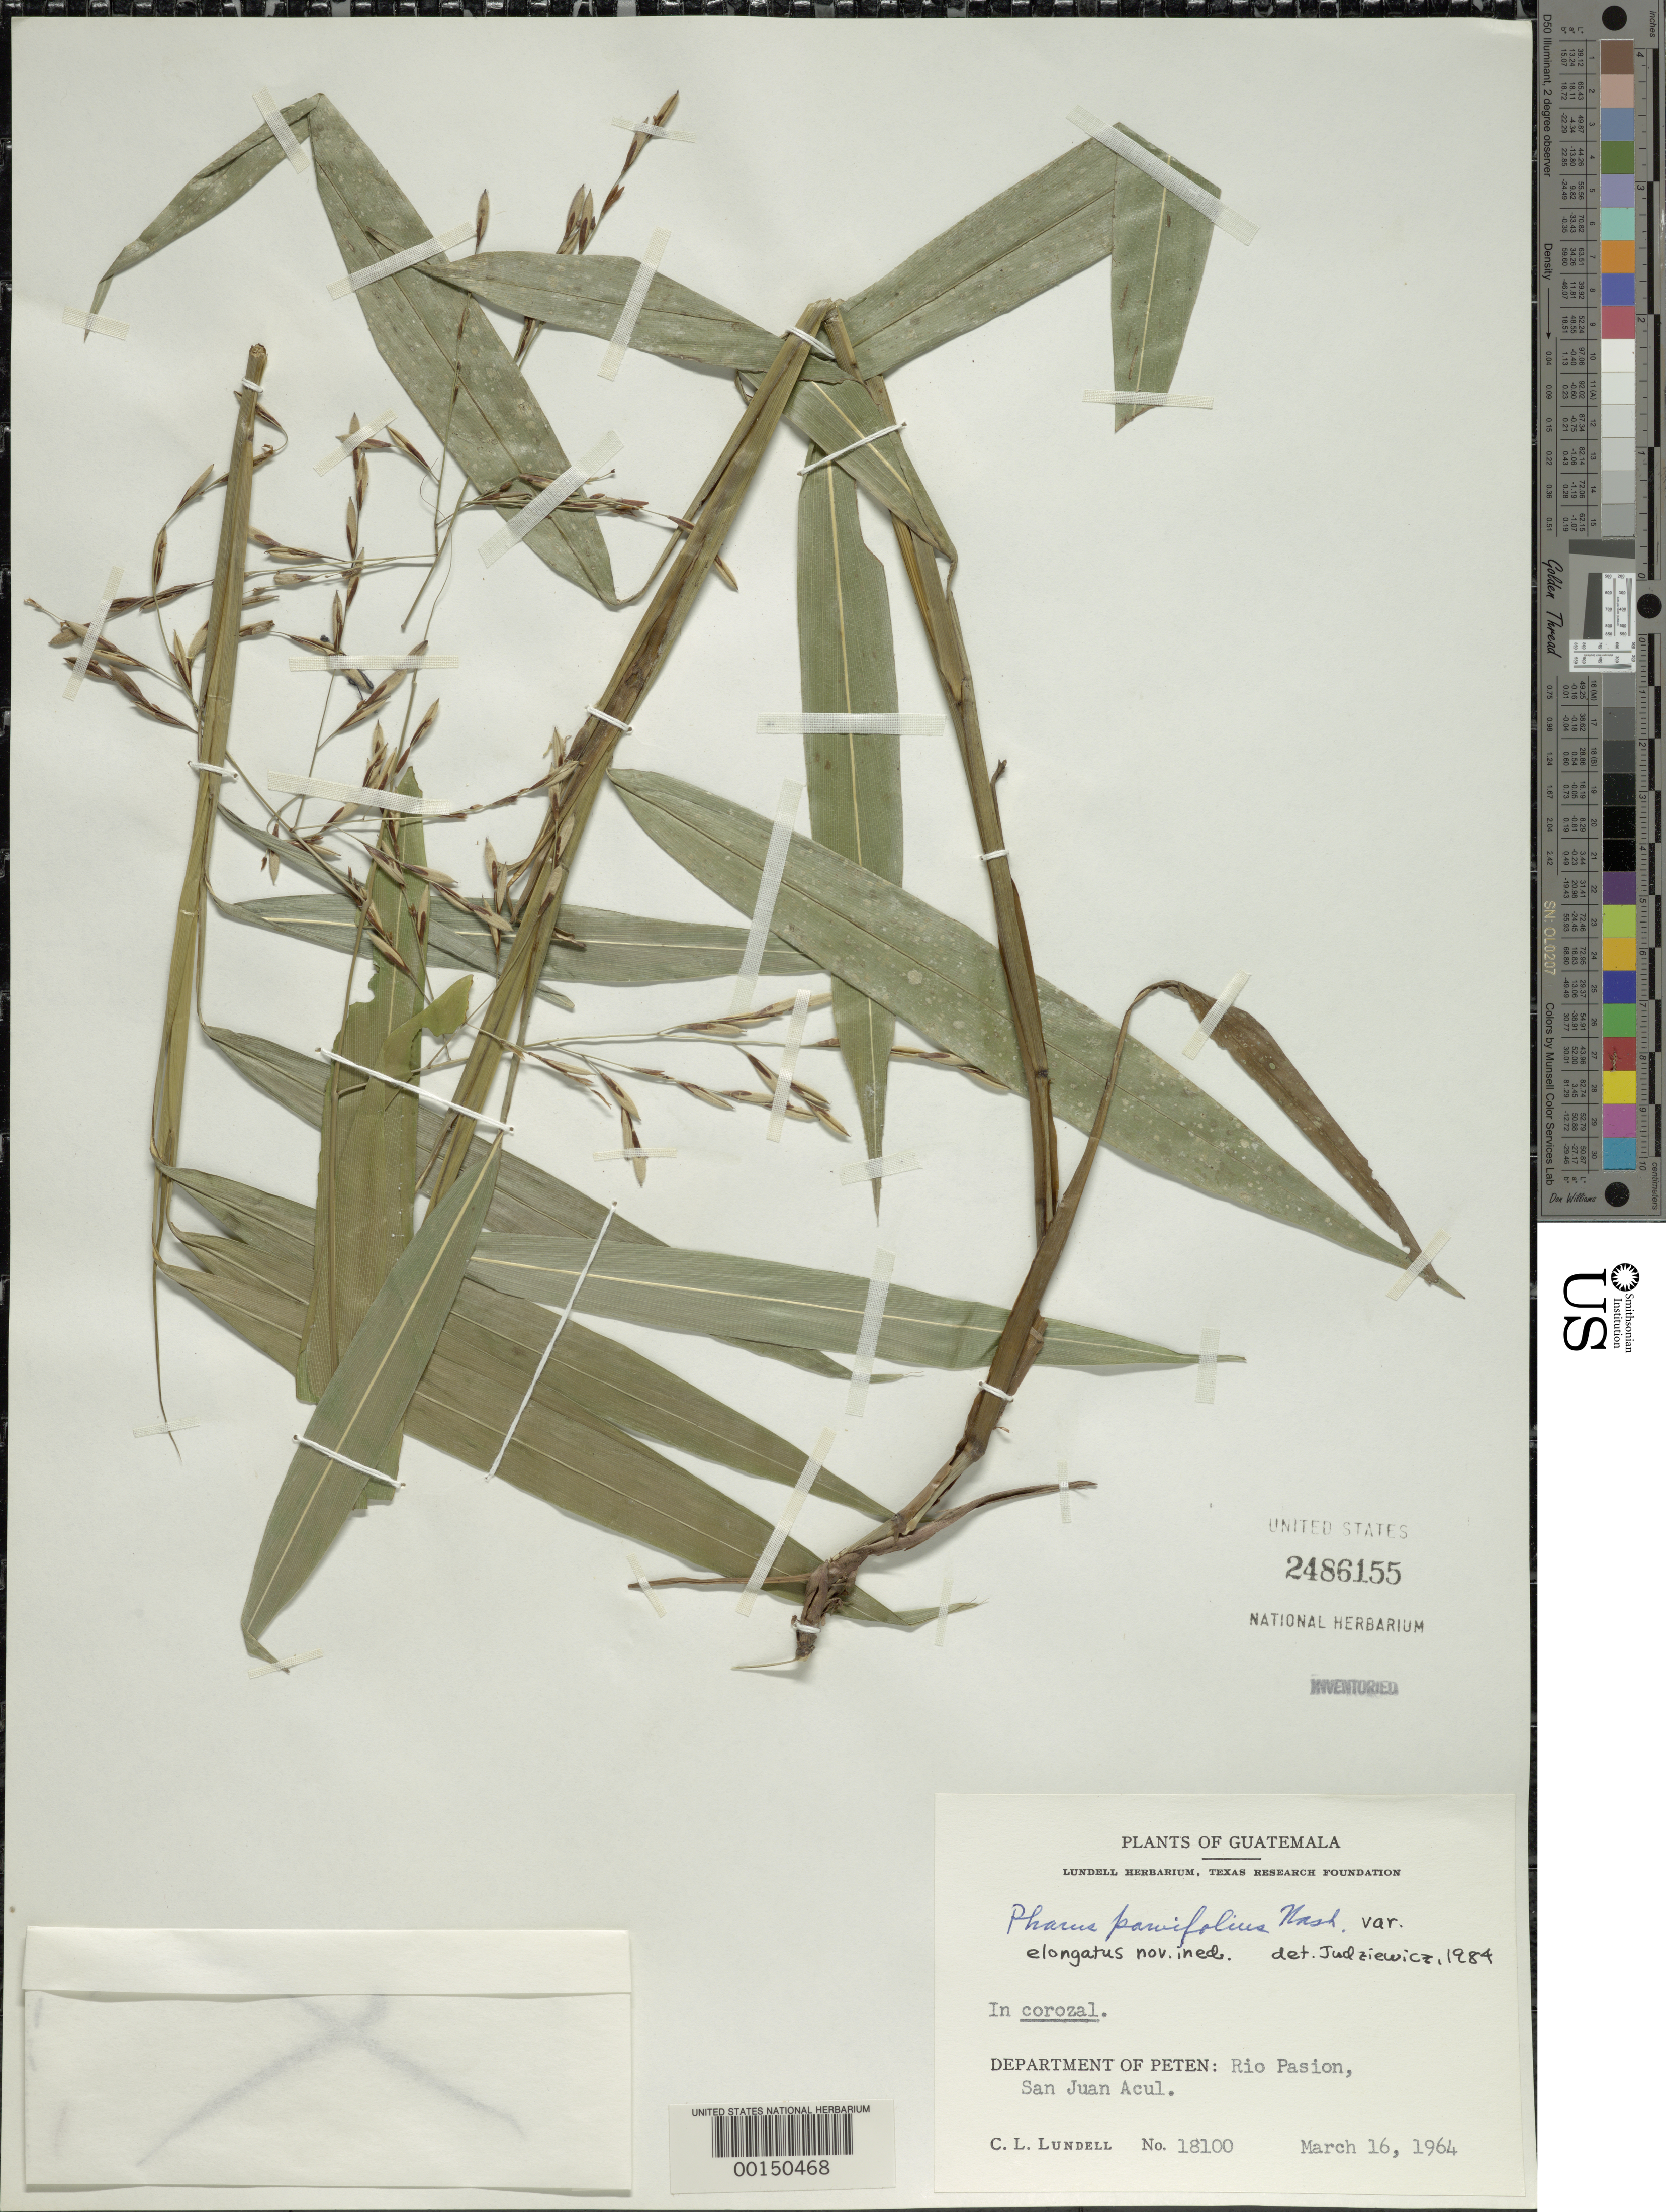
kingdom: Plantae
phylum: Tracheophyta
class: Liliopsida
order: Poales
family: Poaceae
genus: Pharus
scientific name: Pharus parvifolius subsp. elongatus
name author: Judz.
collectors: C. L. Lundell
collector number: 18100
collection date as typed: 16 Mar 1964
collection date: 1964-03-16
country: Guatemala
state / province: El Petén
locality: San Juan, Rio Pasion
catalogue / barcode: US 2486155